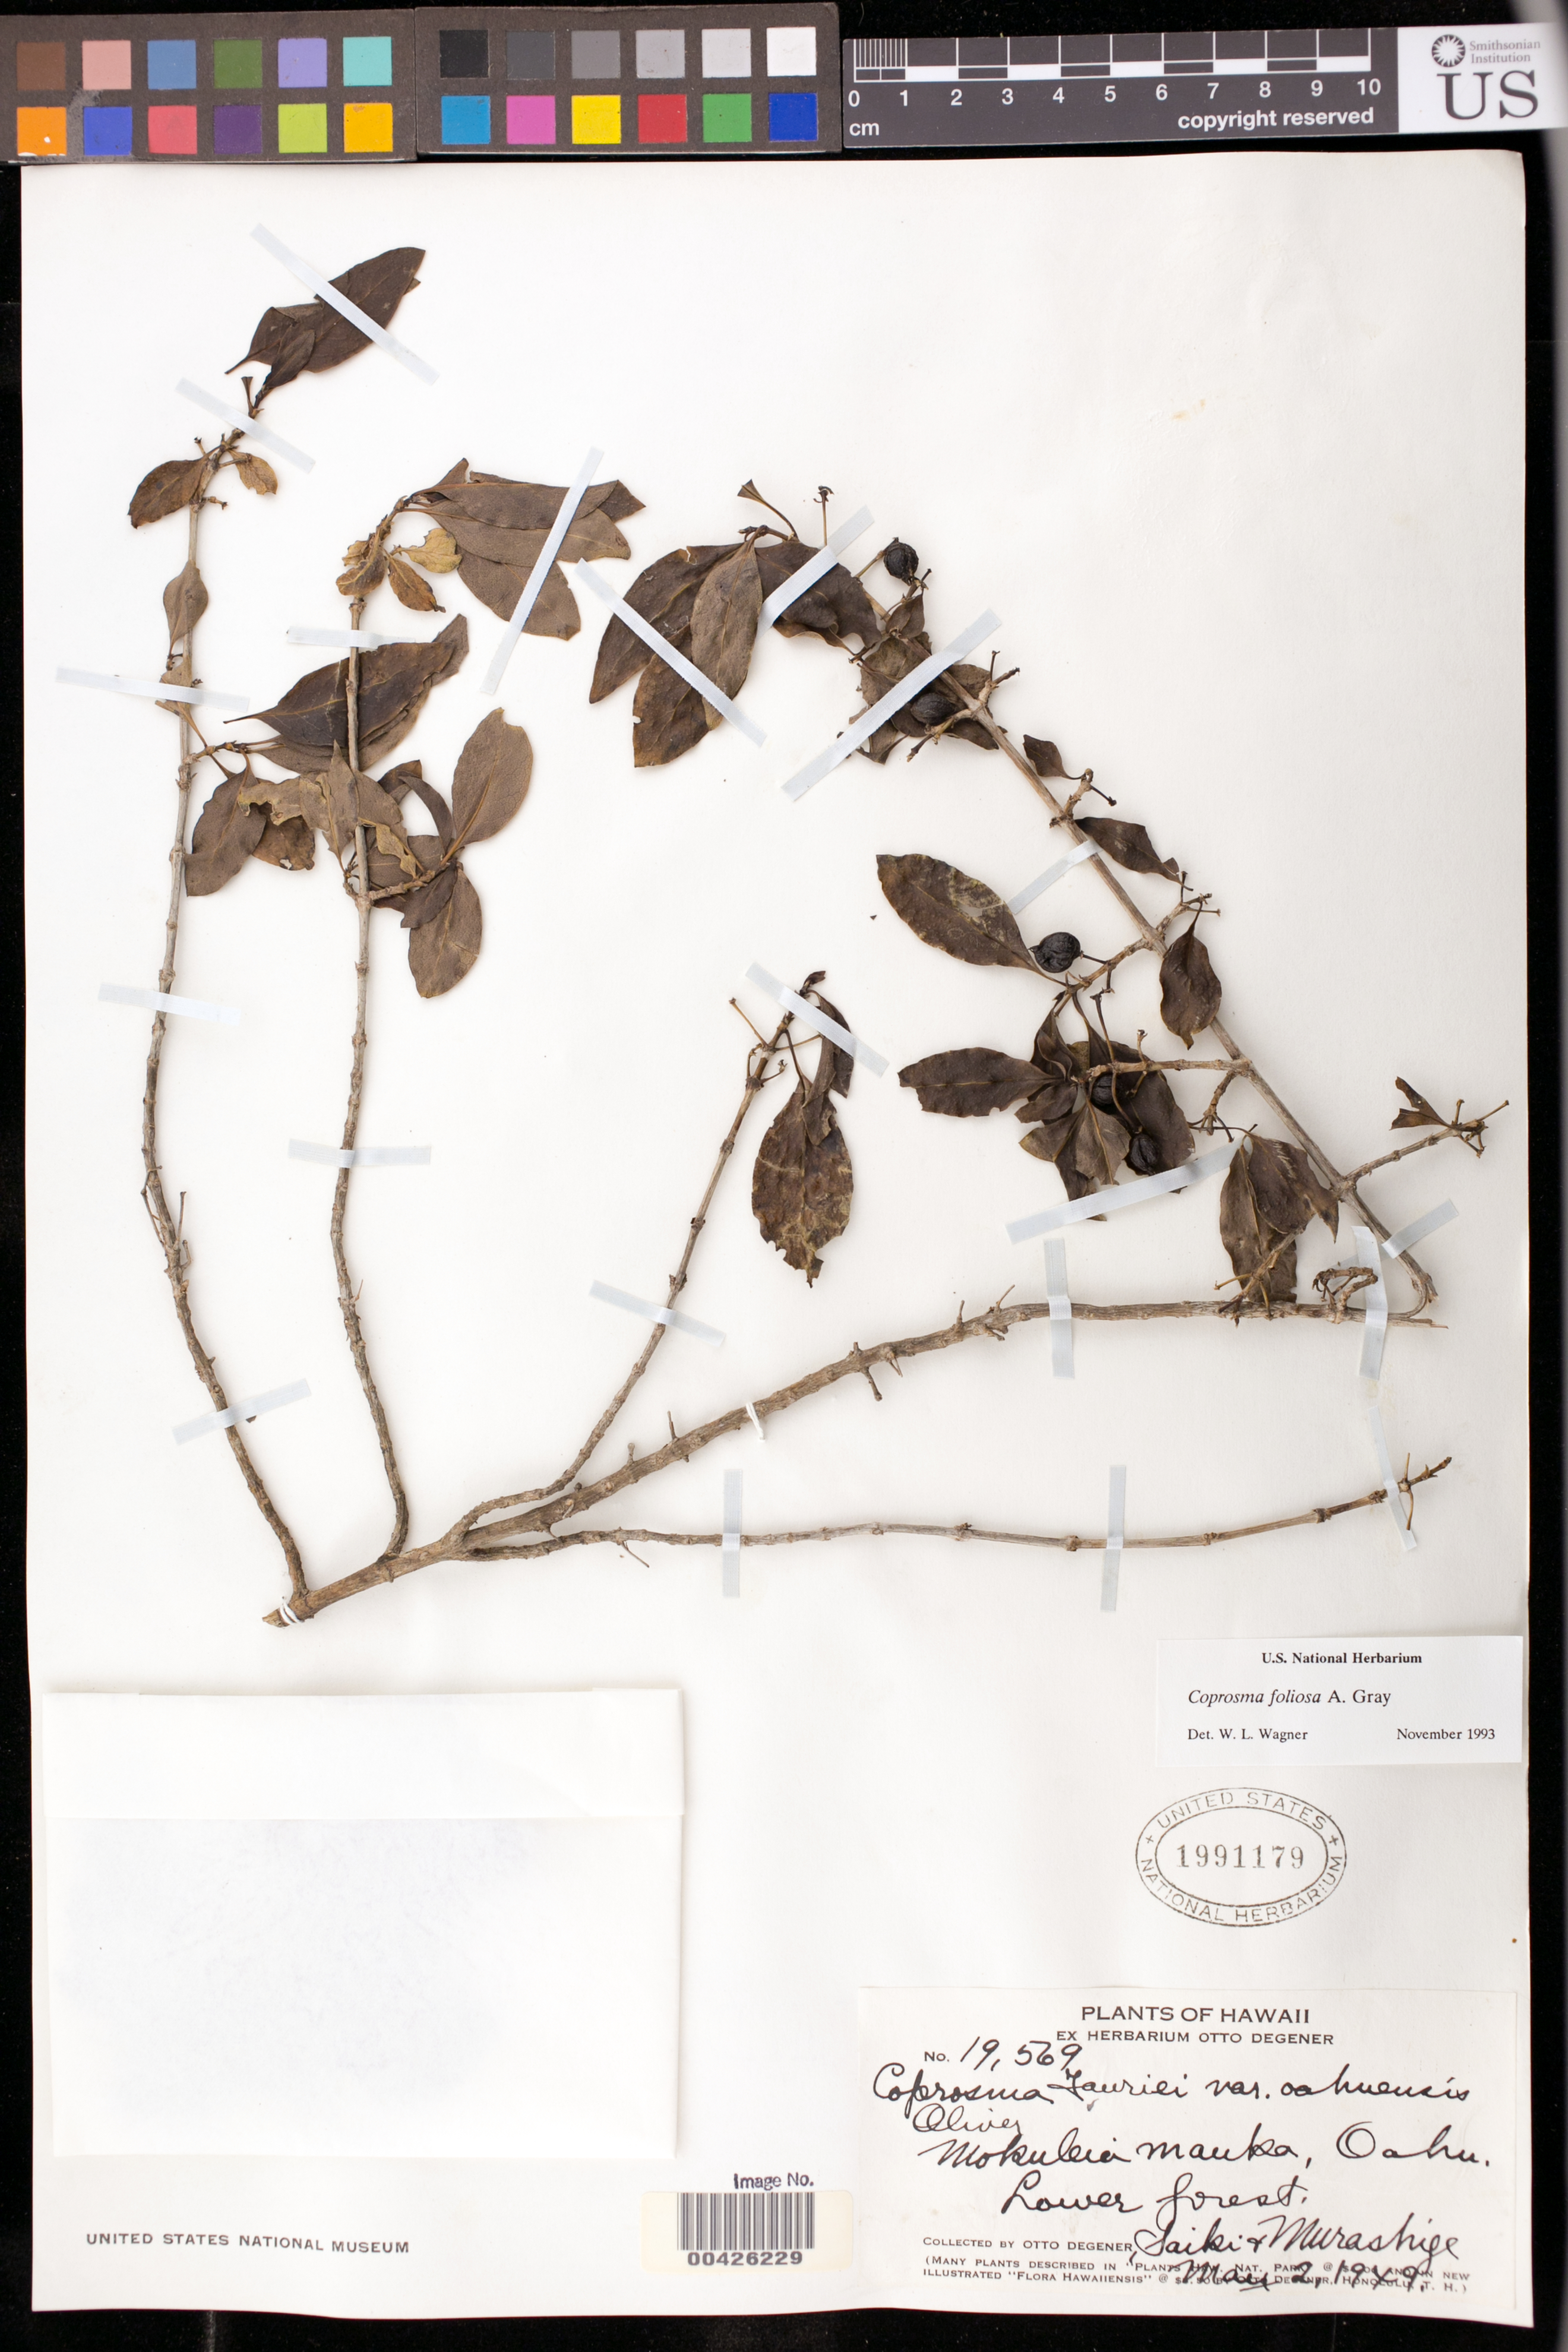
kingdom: Plantae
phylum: Tracheophyta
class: Magnoliopsida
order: Gentianales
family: Rubiaceae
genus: Coprosma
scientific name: Coprosma foliosa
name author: A. Gray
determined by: Wagner, W. L., (BOT), Smithsonian Institution - National Museum of Natural History (UNITED STATES)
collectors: O. Degener, Saiki & T. Murashige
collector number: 19569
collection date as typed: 2 May 1949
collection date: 1949-05-02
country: United States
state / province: Hawaii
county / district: Honolulu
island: Oahu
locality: Mokuleia Mauka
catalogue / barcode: US 1991179